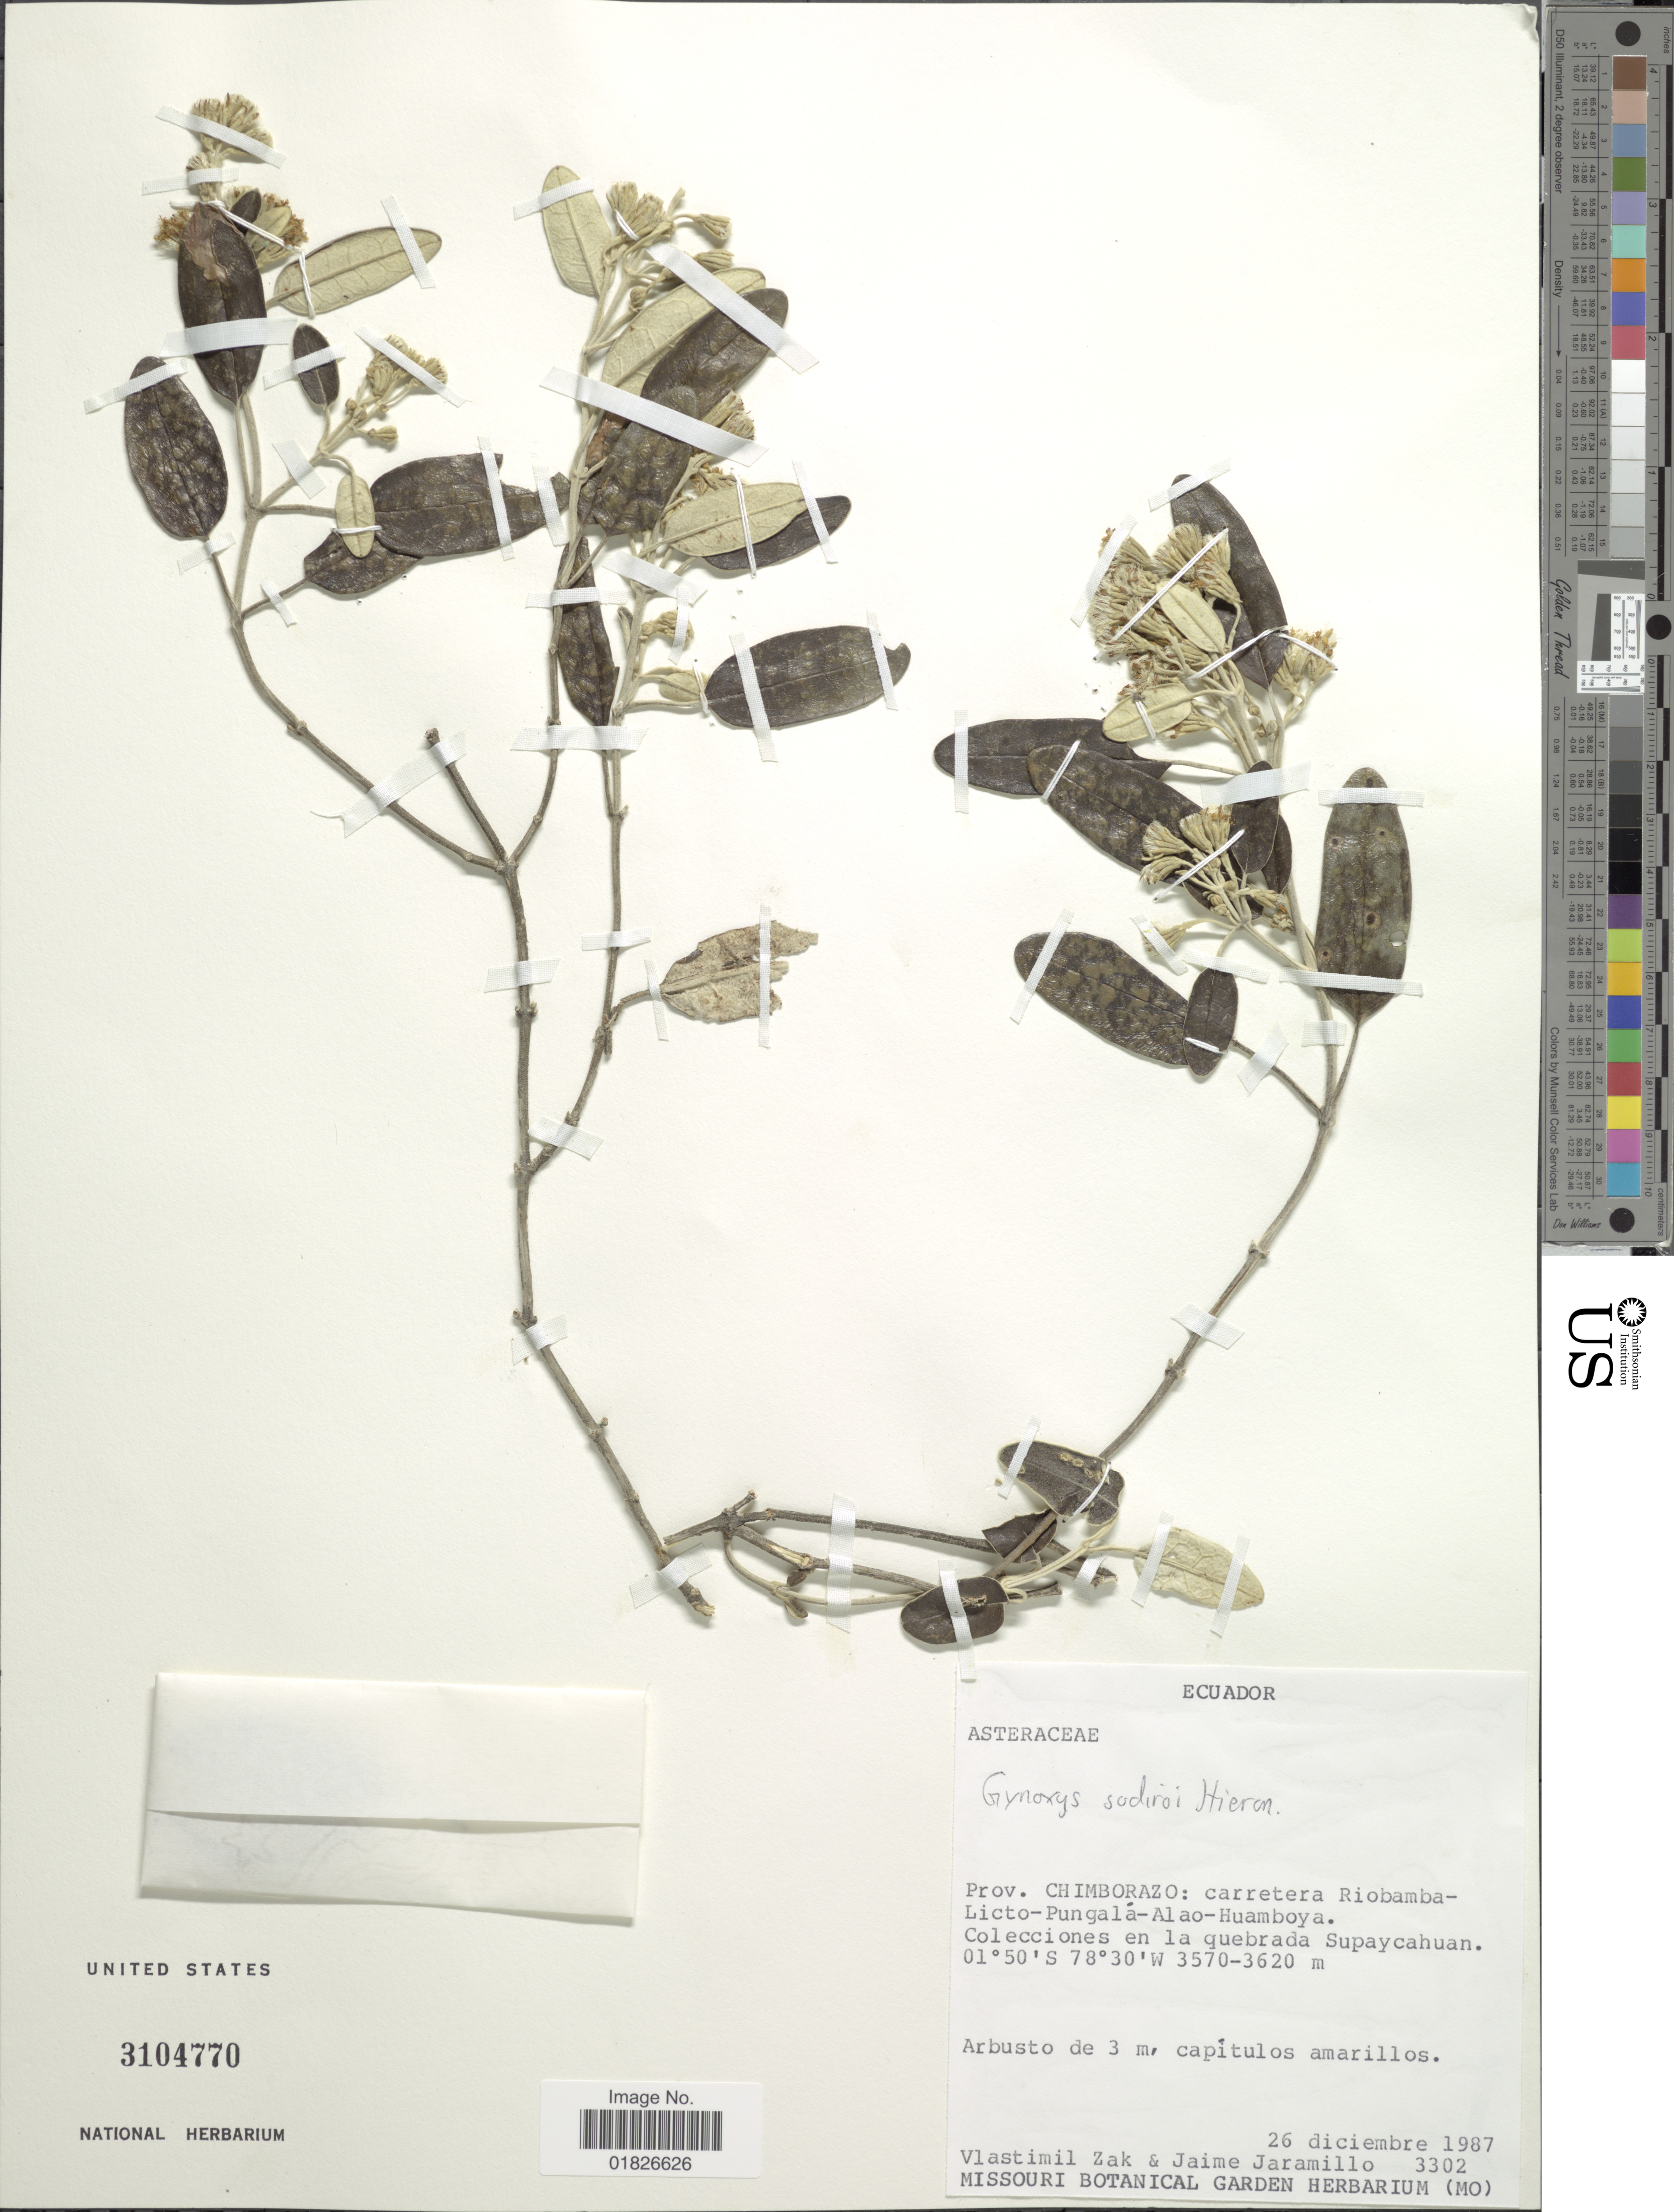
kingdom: Plantae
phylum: Tracheophyta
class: Magnoliopsida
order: Asterales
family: Asteraceae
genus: Gynoxys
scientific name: Gynoxys sodiroi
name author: Hieron.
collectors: V. Zak & J. Jaramillo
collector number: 3302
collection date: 1987-12-26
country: Ecuador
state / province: Chimborazo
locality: Carretera Riobamba-Licto-Pungala-Alao-Huamboya, colecciones en la quebrada Supaycahuan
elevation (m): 3570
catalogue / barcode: US 3104770